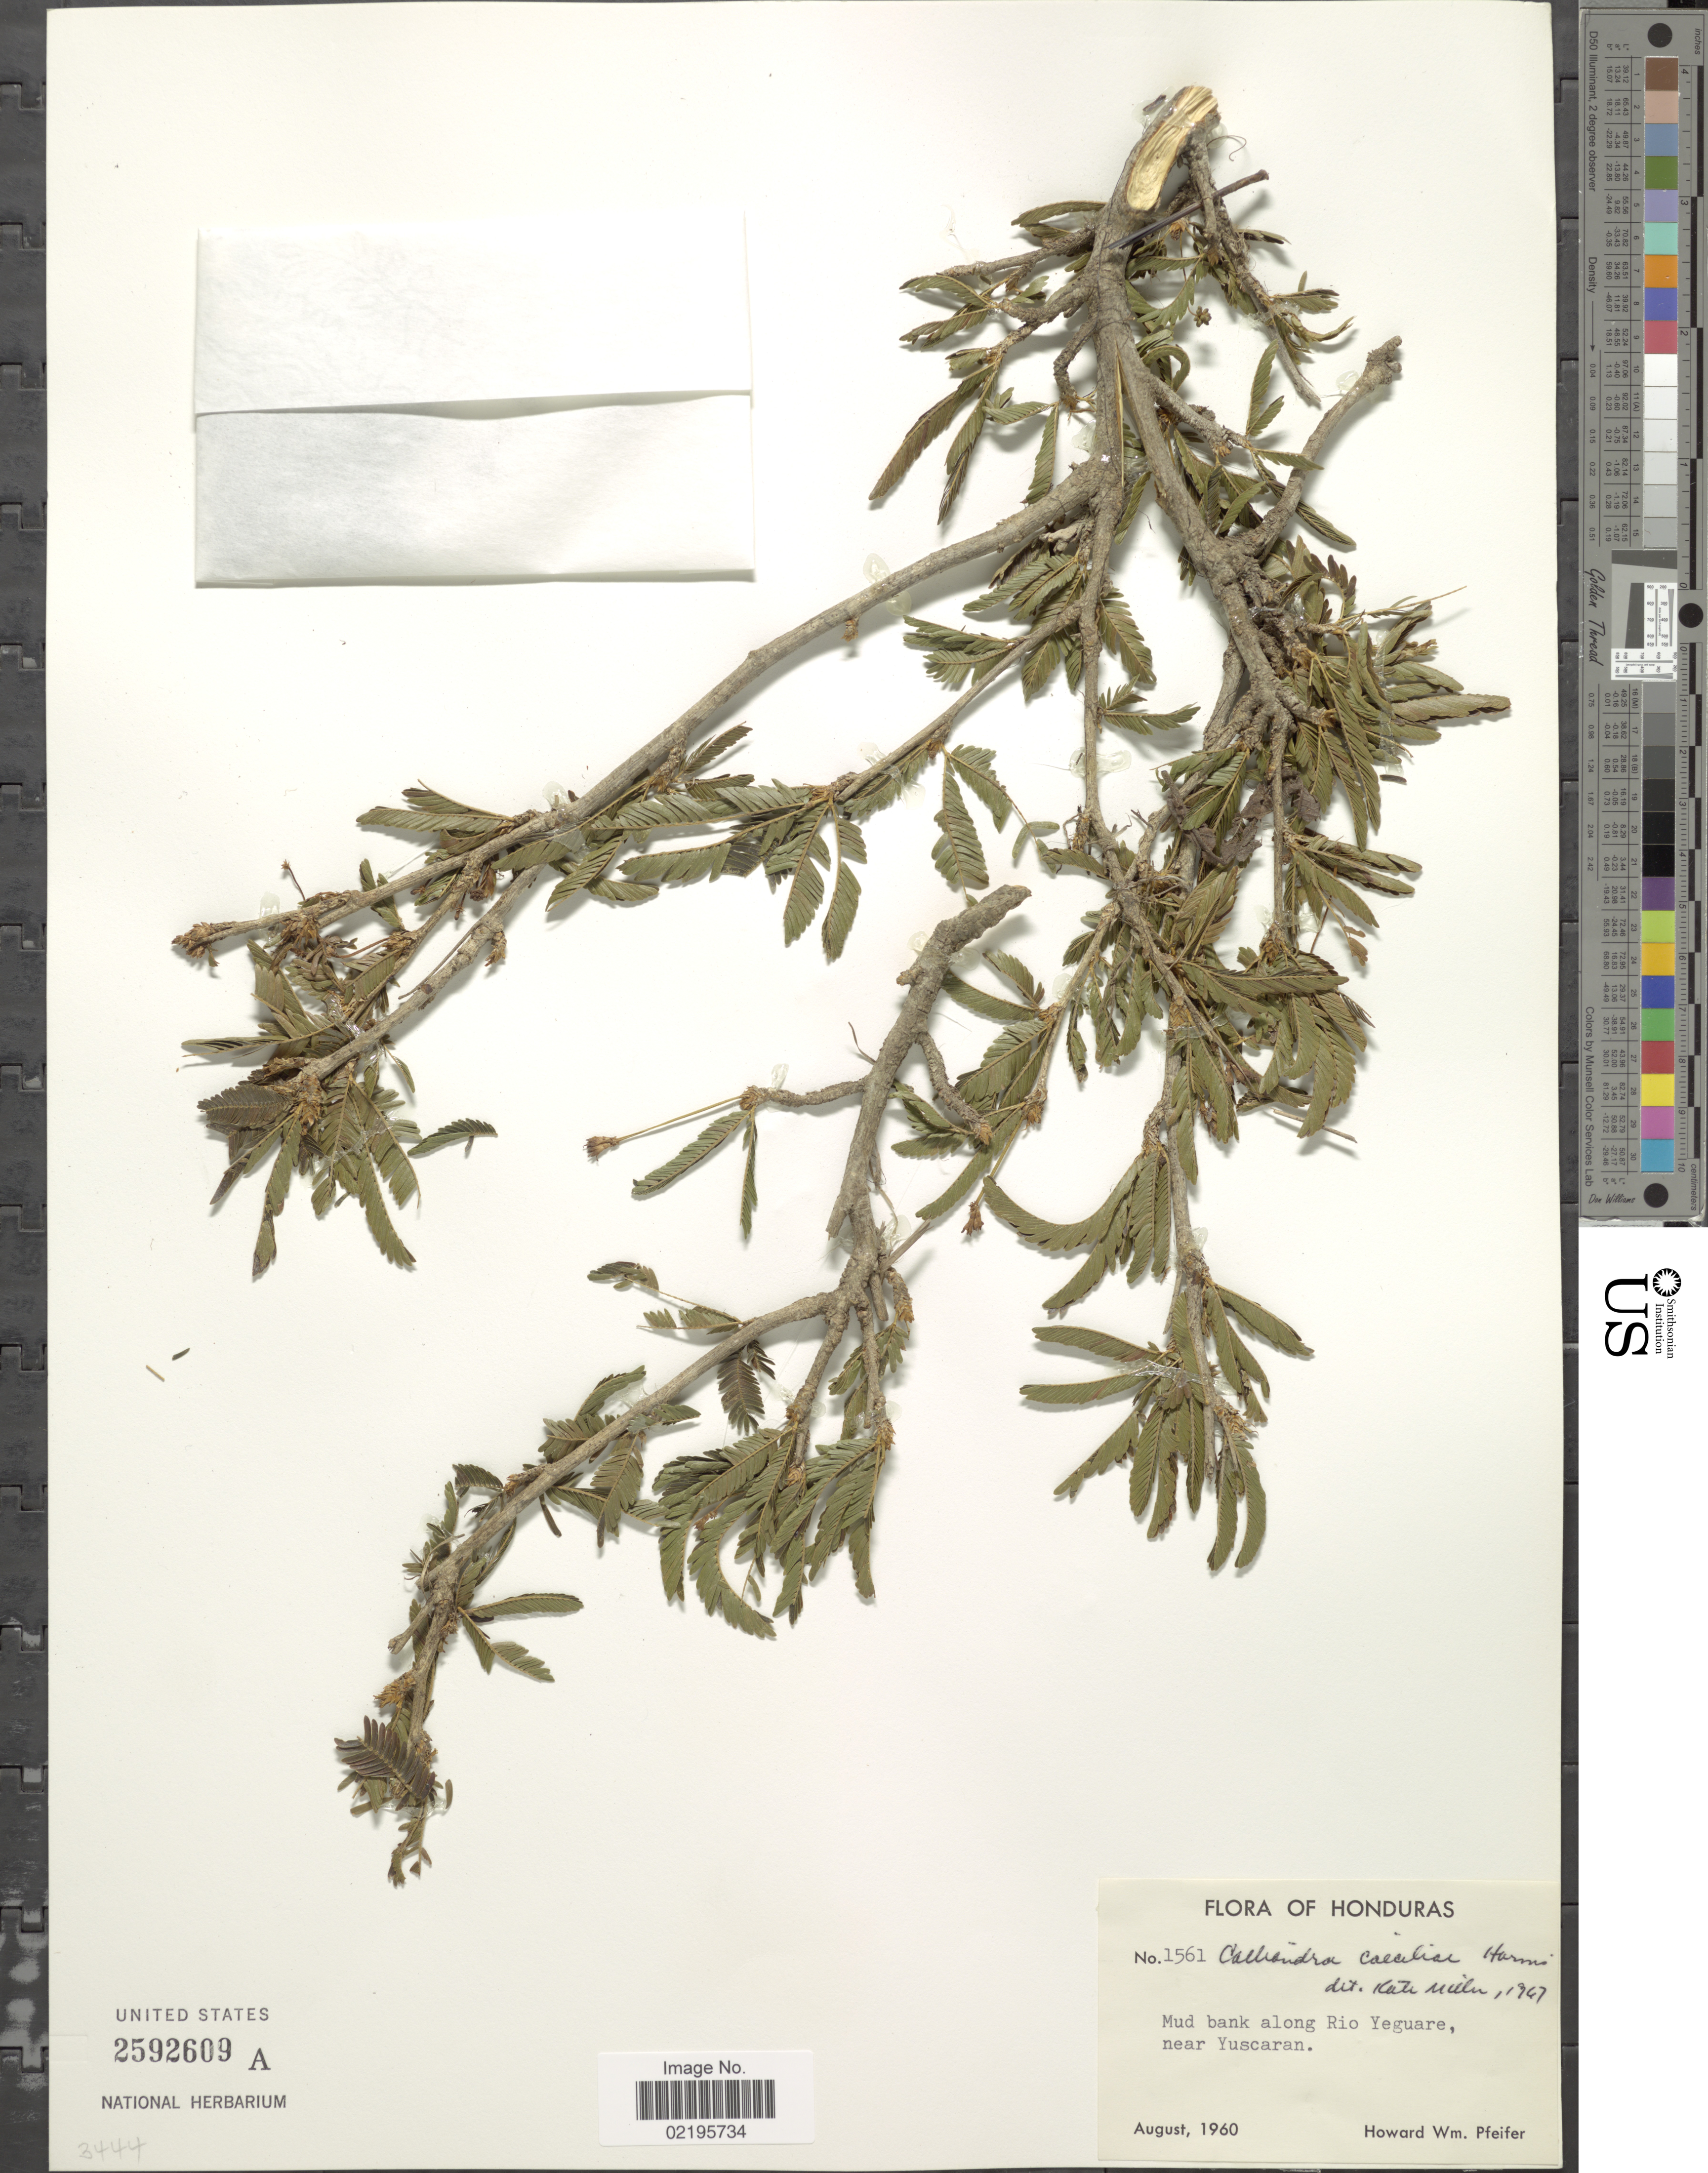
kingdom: Plantae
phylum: Tracheophyta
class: Magnoliopsida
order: Fabales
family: Fabaceae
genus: Calliandra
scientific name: Calliandra caeciliae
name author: Harms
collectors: H. W. Pfeifer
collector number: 1561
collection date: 1960-08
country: Honduras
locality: Mud bank along Rio Yeguare, near Yuscaran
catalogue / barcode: US 2592609A